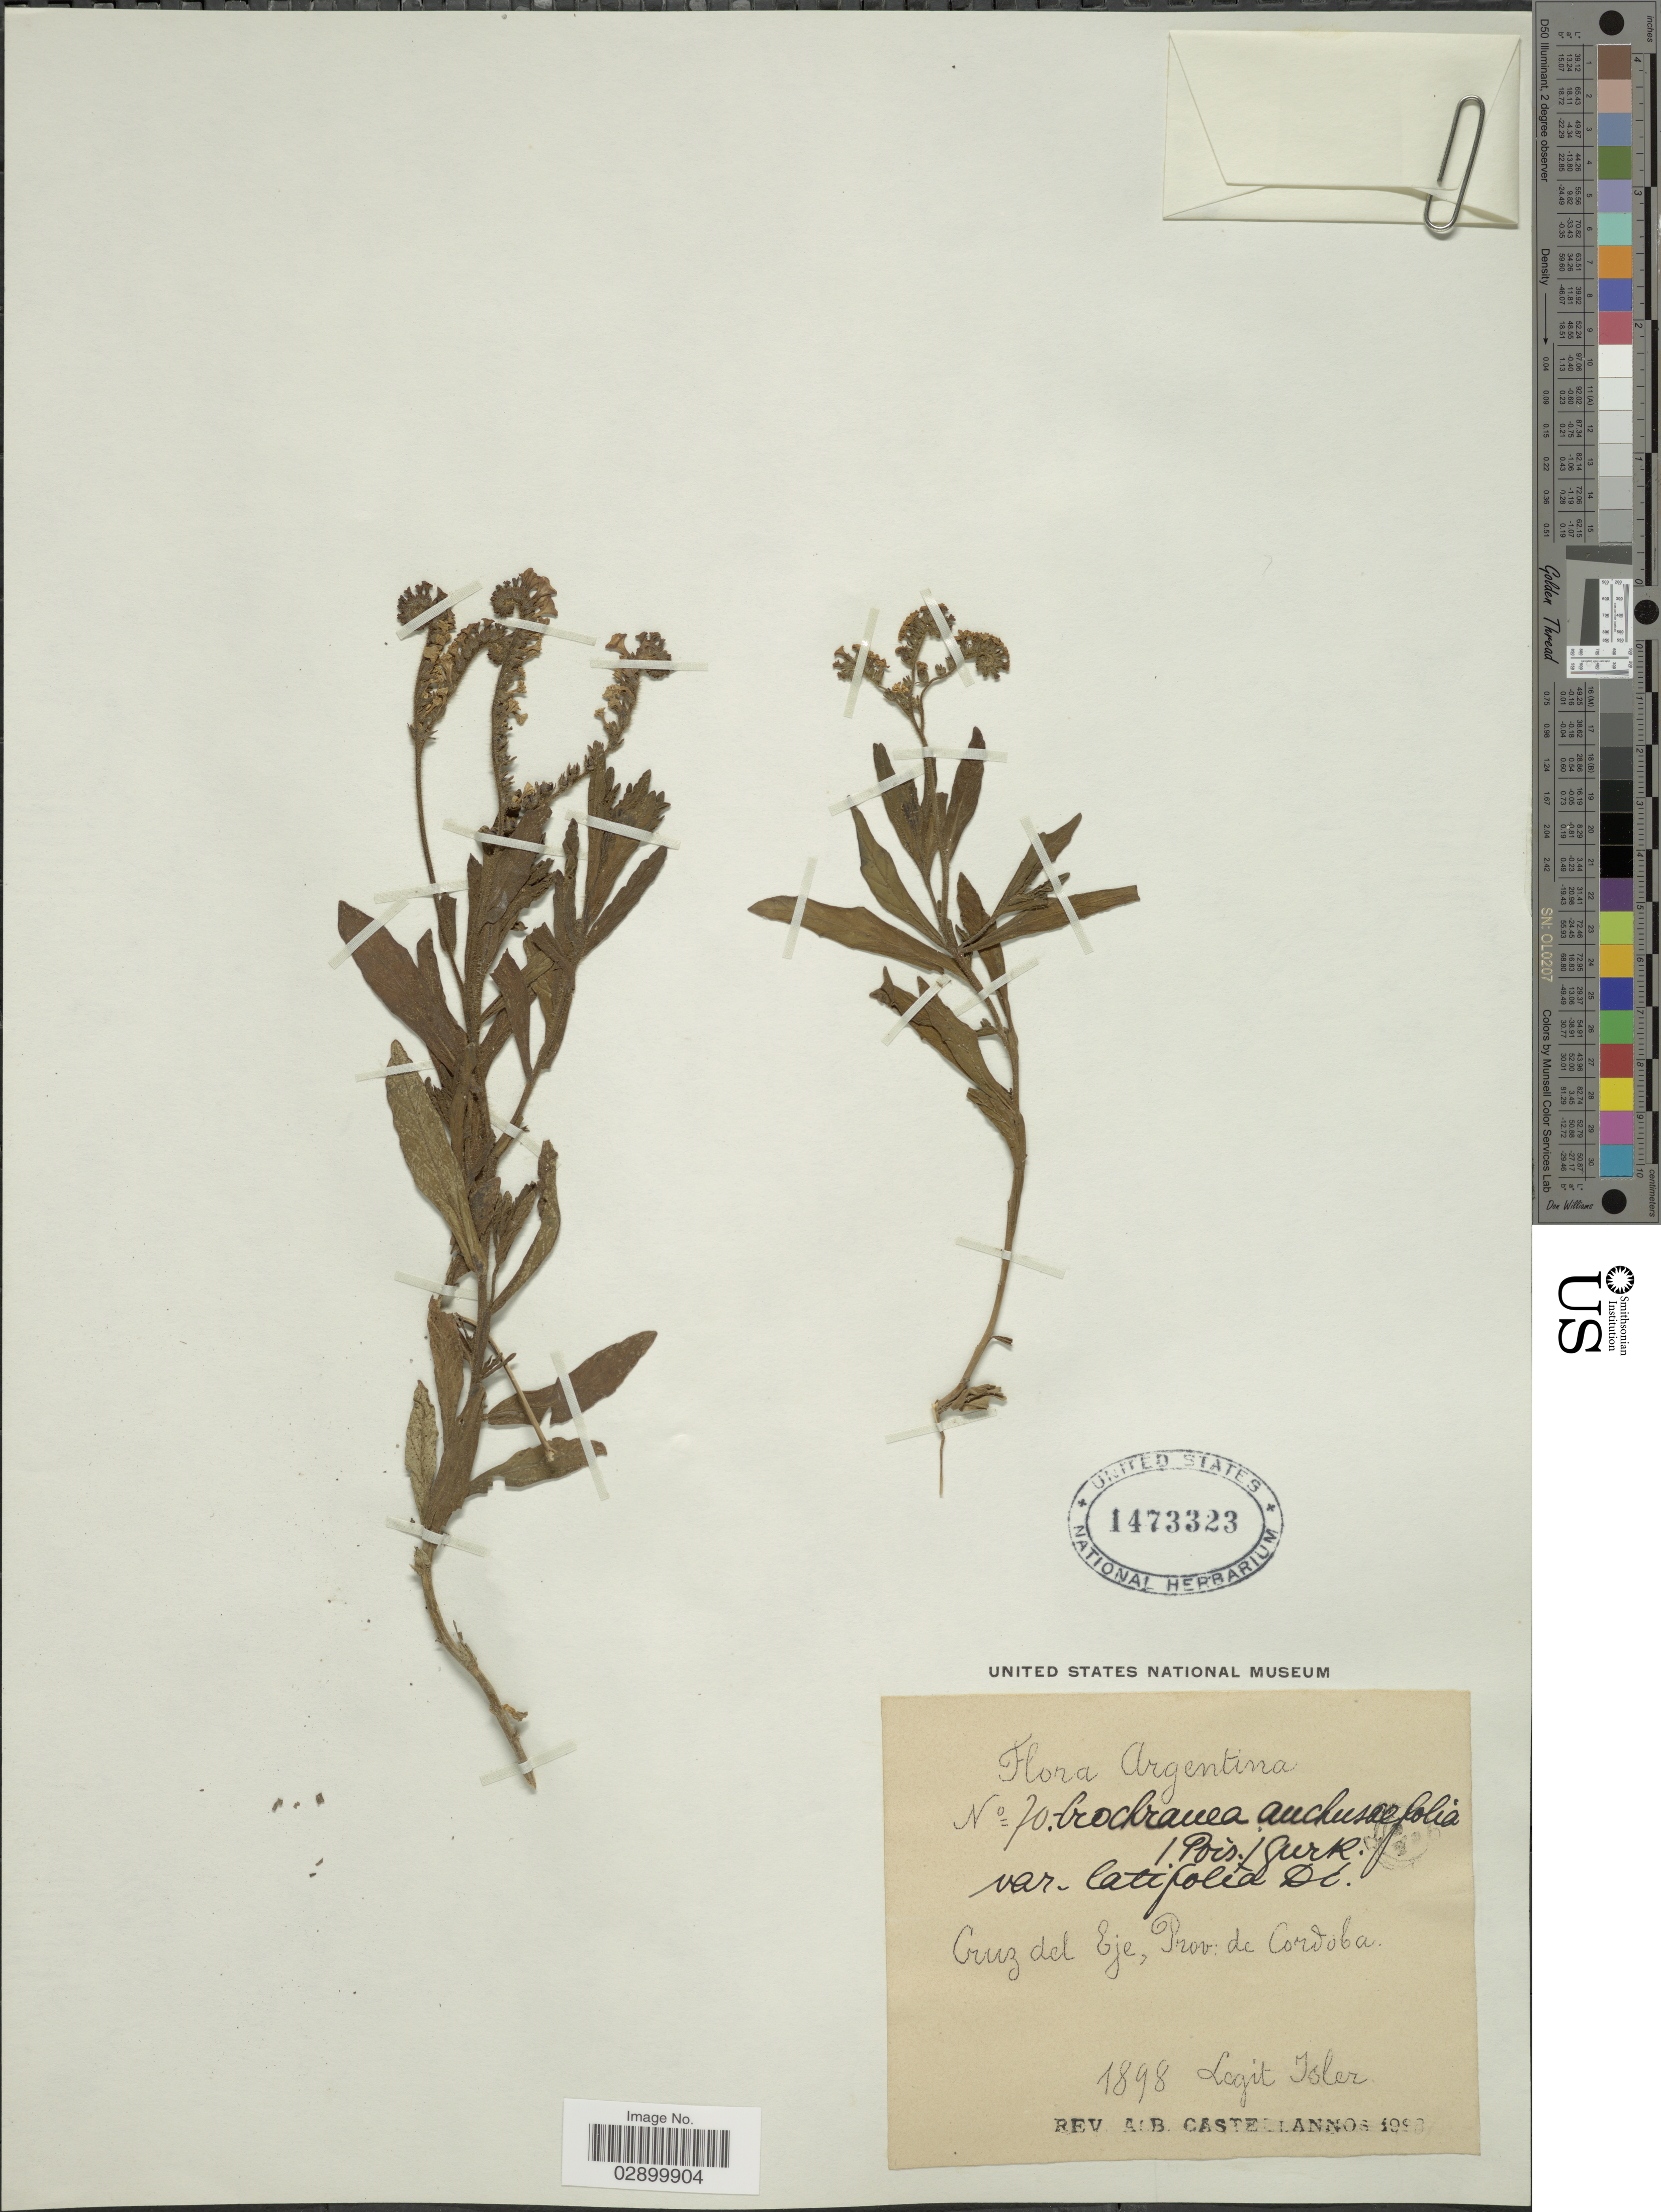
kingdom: Plantae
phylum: Tracheophyta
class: Magnoliopsida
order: Boraginales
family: Heliotropiaceae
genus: Heliotropium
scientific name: Heliotropium amplexicaule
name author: Vahl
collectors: -. Isler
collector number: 70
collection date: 1898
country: Argentina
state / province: Cordoba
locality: Cruz del Eje.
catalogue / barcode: US 1473323